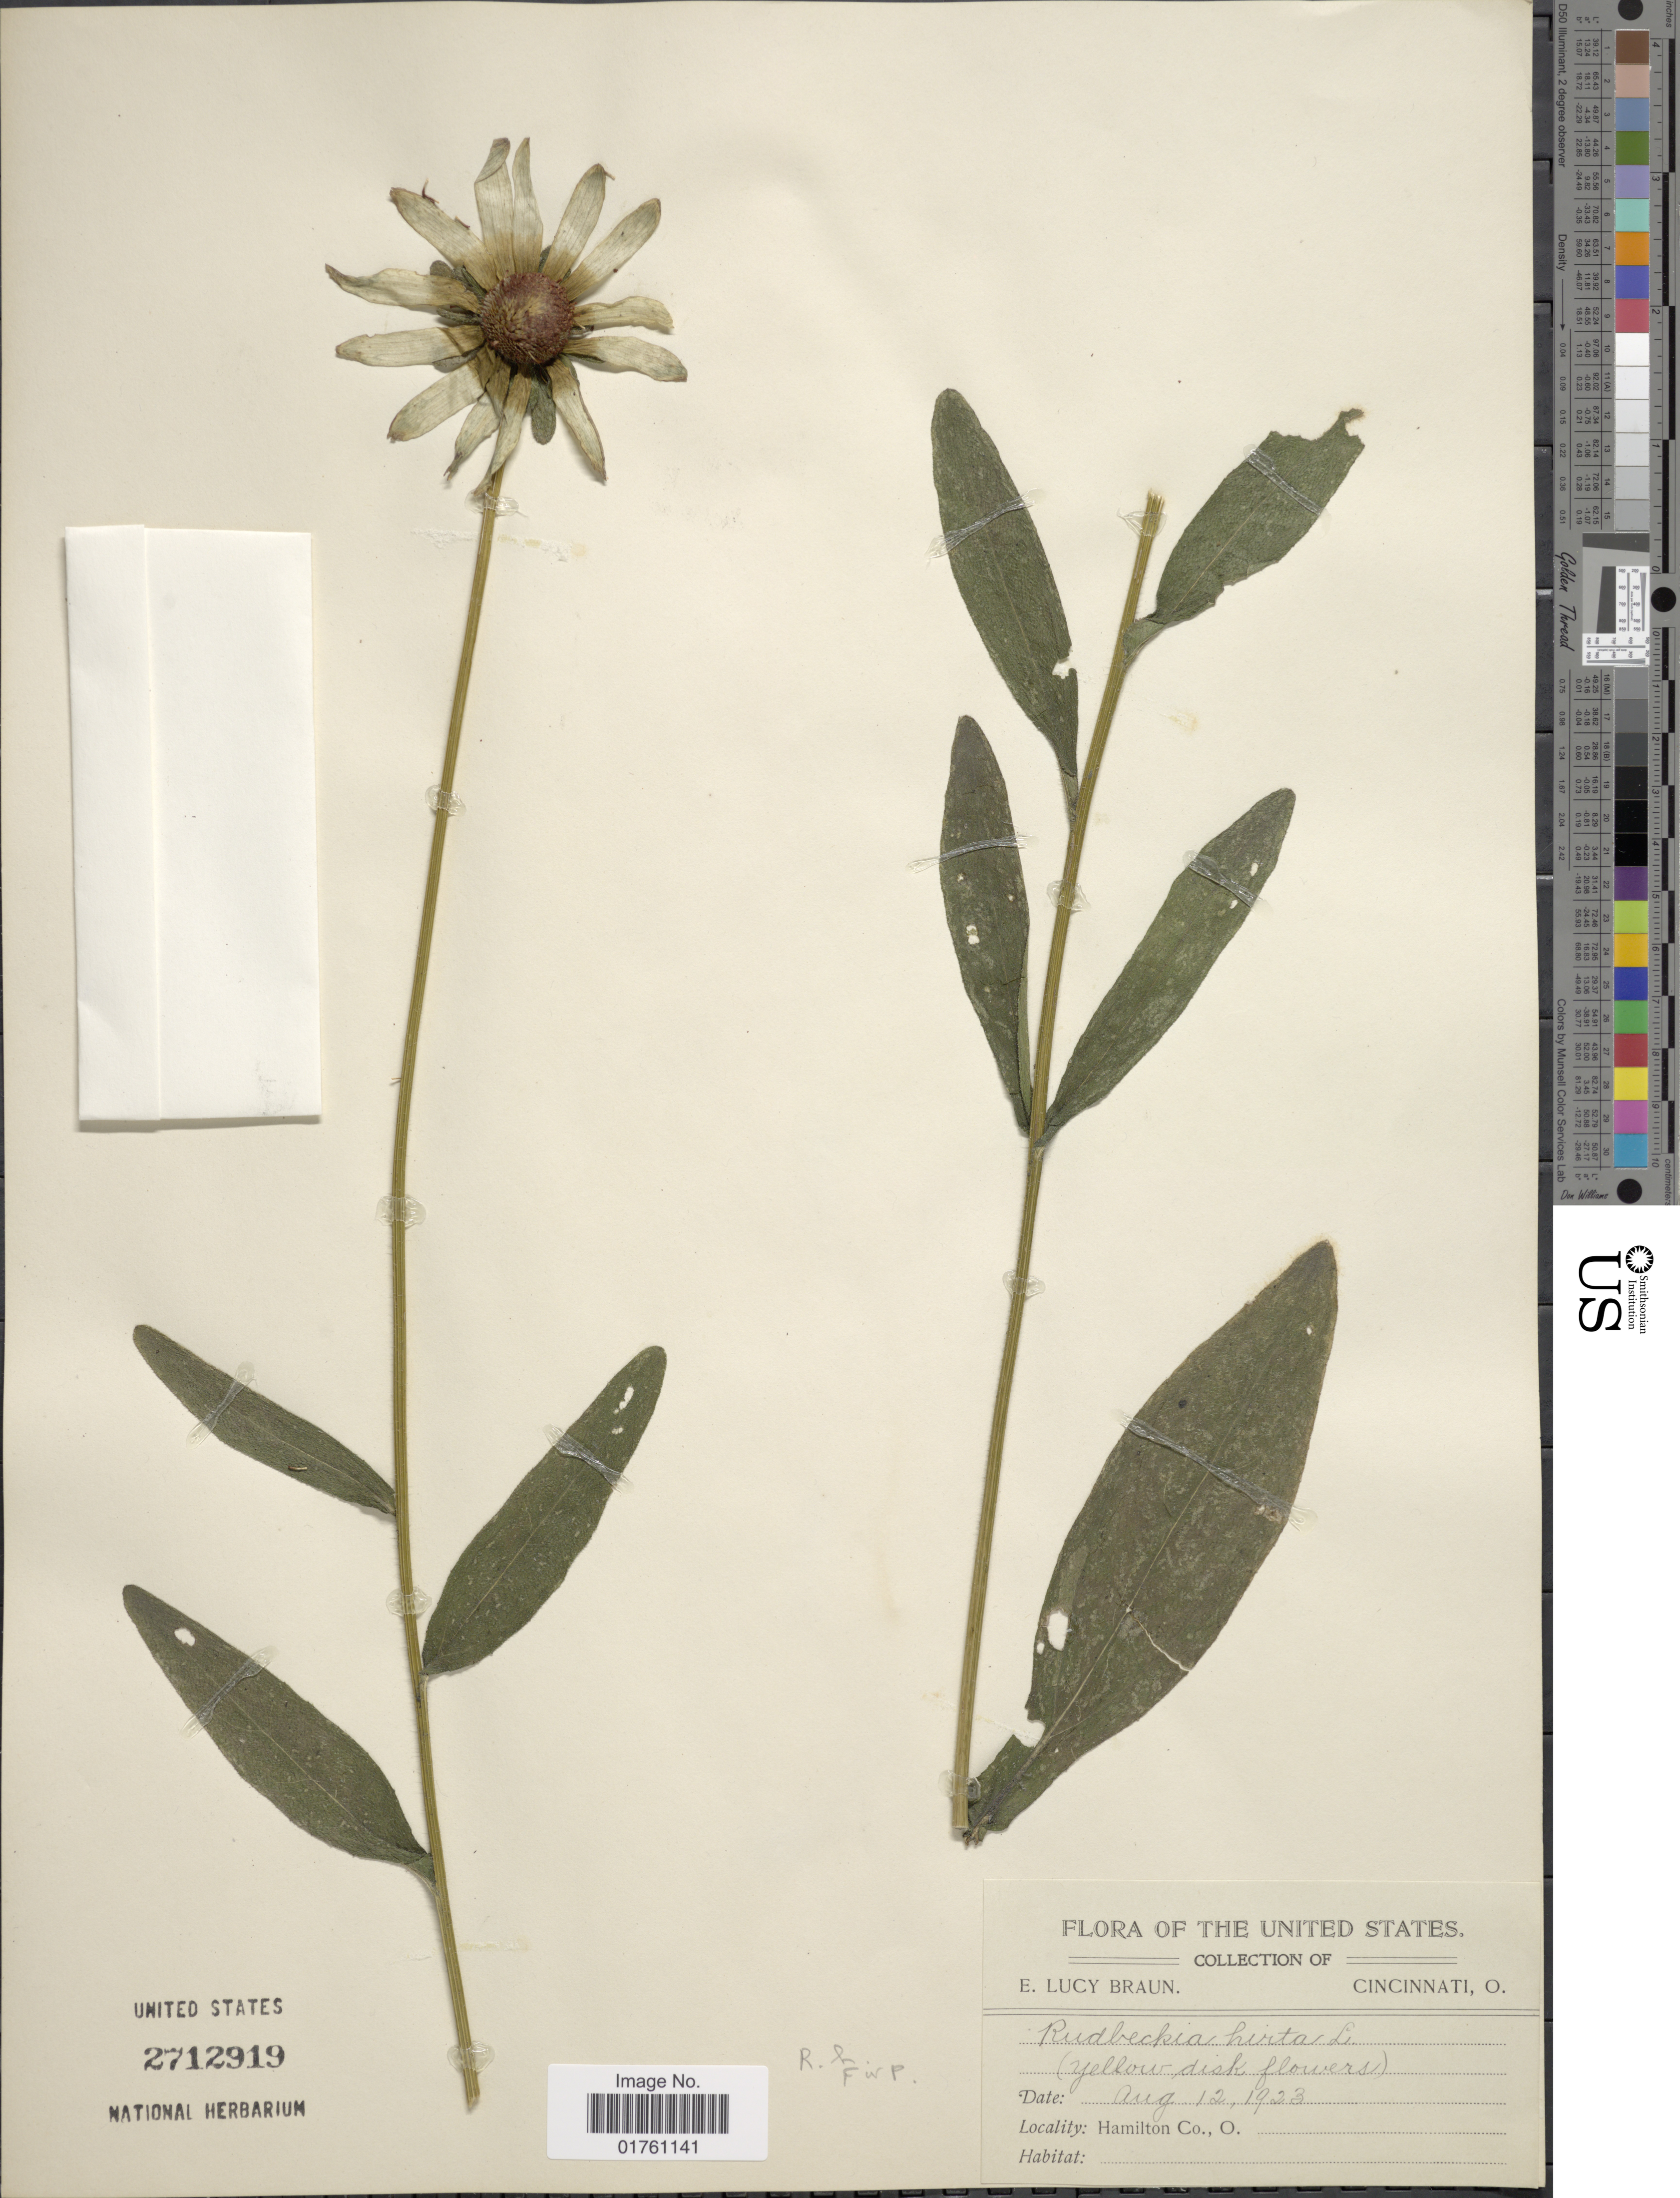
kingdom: Plantae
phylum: Tracheophyta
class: Magnoliopsida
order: Asterales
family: Asteraceae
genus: Rudbeckia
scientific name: Rudbeckia hirta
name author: L.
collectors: E. L. Braun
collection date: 1923-08-12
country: United States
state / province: Ohio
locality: Hamilton Co.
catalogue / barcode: US 2712919